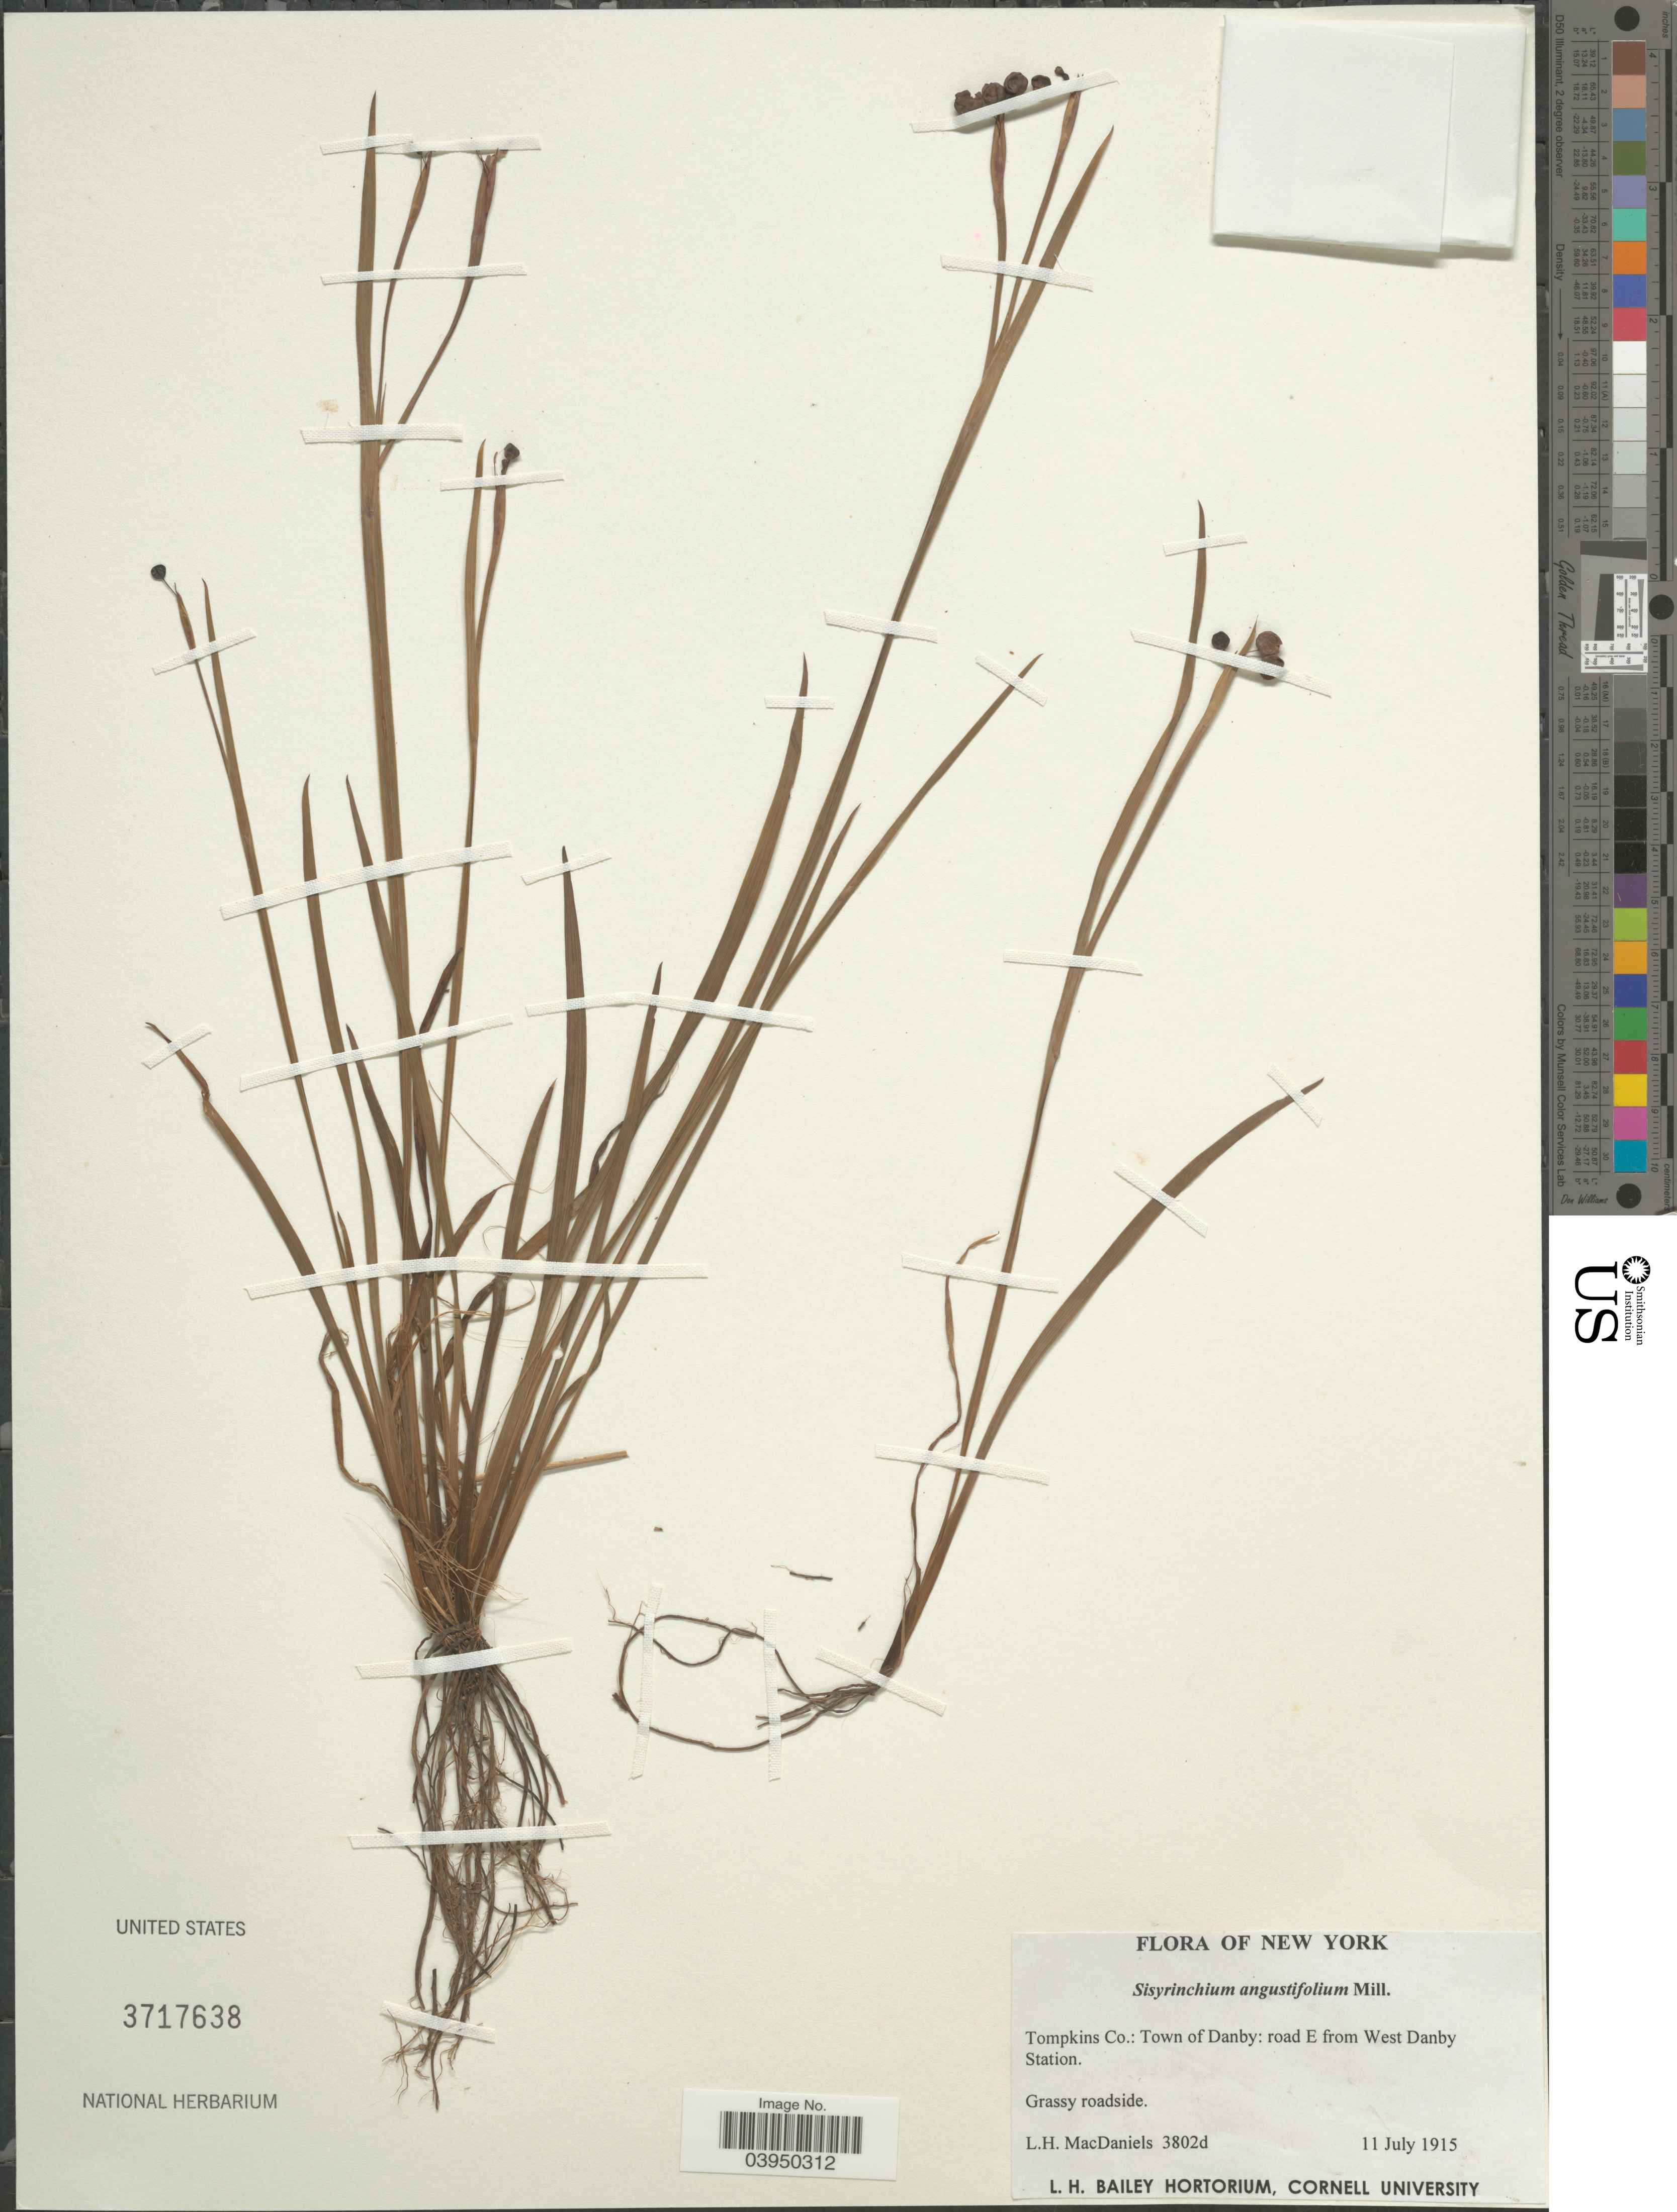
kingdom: Plantae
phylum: Tracheophyta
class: Liliopsida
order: Asparagales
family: Iridaceae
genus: Sisyrinchium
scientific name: Sisyrinchium angustifolium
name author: Mill.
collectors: L. H. MacDaniels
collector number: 3802d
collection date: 1915-07-11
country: United States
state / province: New York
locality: Tompkins Co.: Town of Danby: road E from West Danby Station.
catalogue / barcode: US 3717638